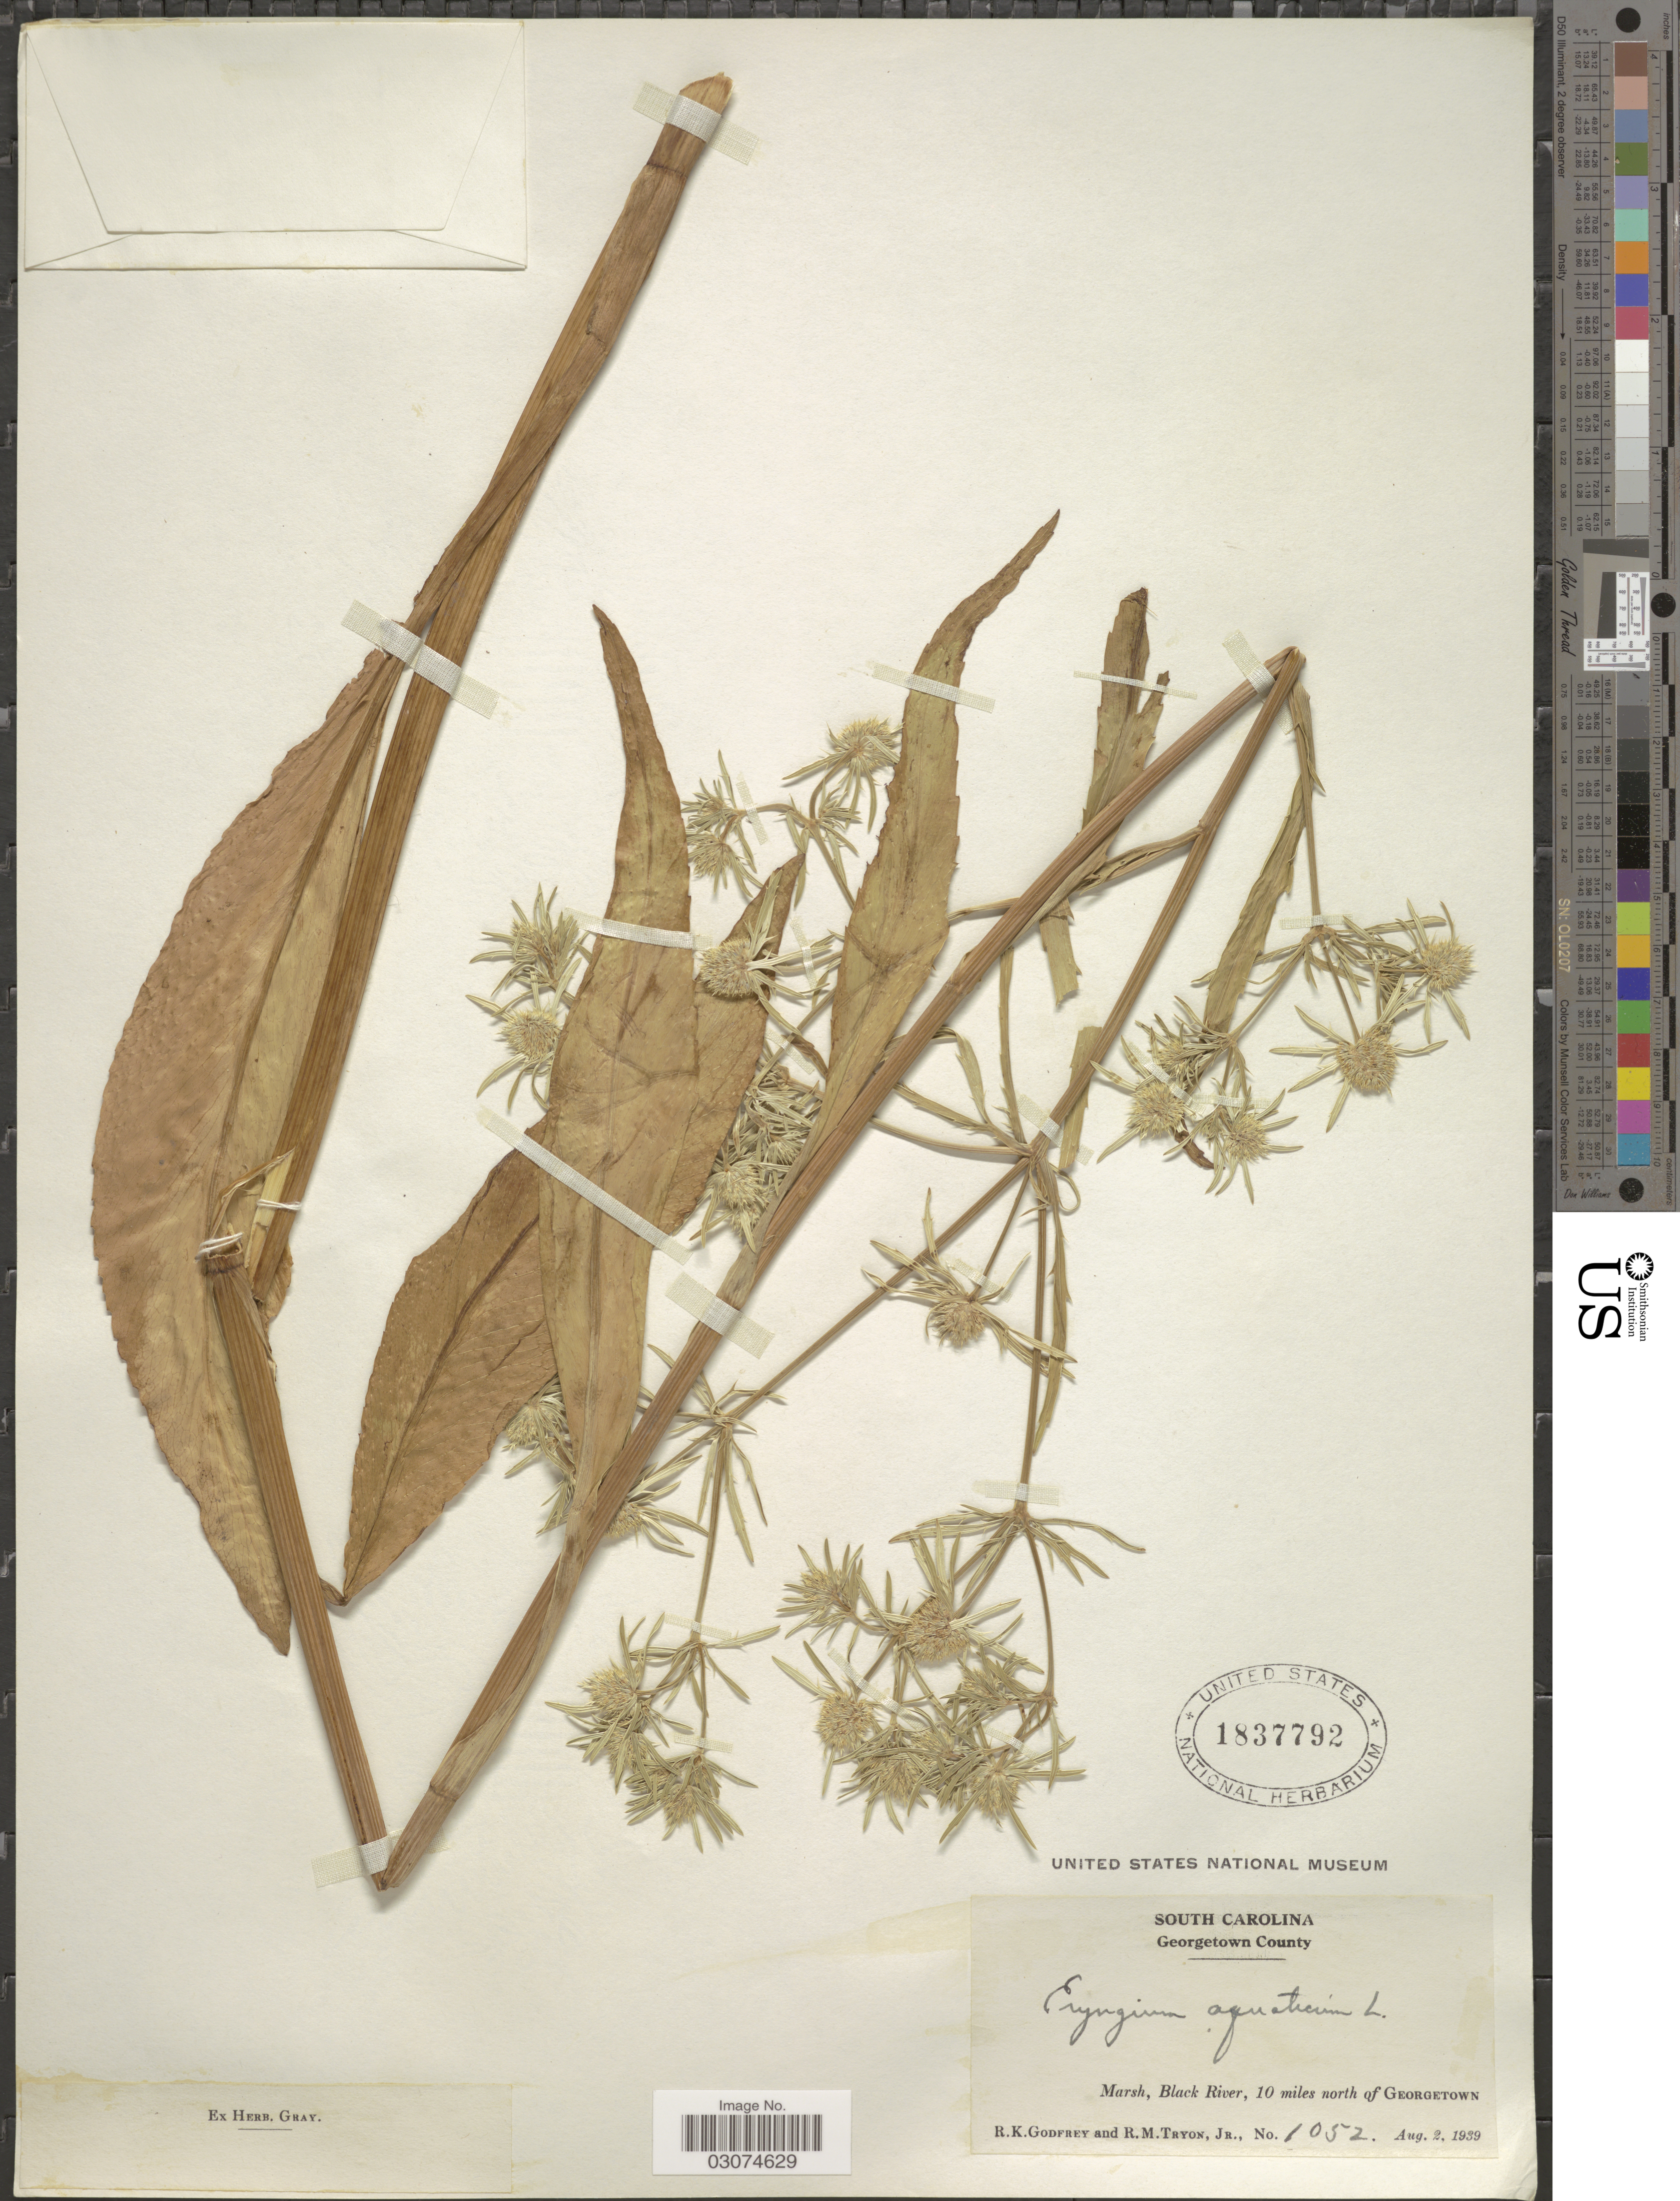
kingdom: Plantae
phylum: Tracheophyta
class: Magnoliopsida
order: Apiales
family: Apiaceae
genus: Eryngium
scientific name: Eryngium aquaticum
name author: L.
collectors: R. K. Godfrey & R. Tryon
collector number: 1052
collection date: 1939-08-02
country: United States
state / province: South Carolina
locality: Georgetown County. Marsh, Black River, 10 miles north of Georgetown.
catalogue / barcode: US 1837792